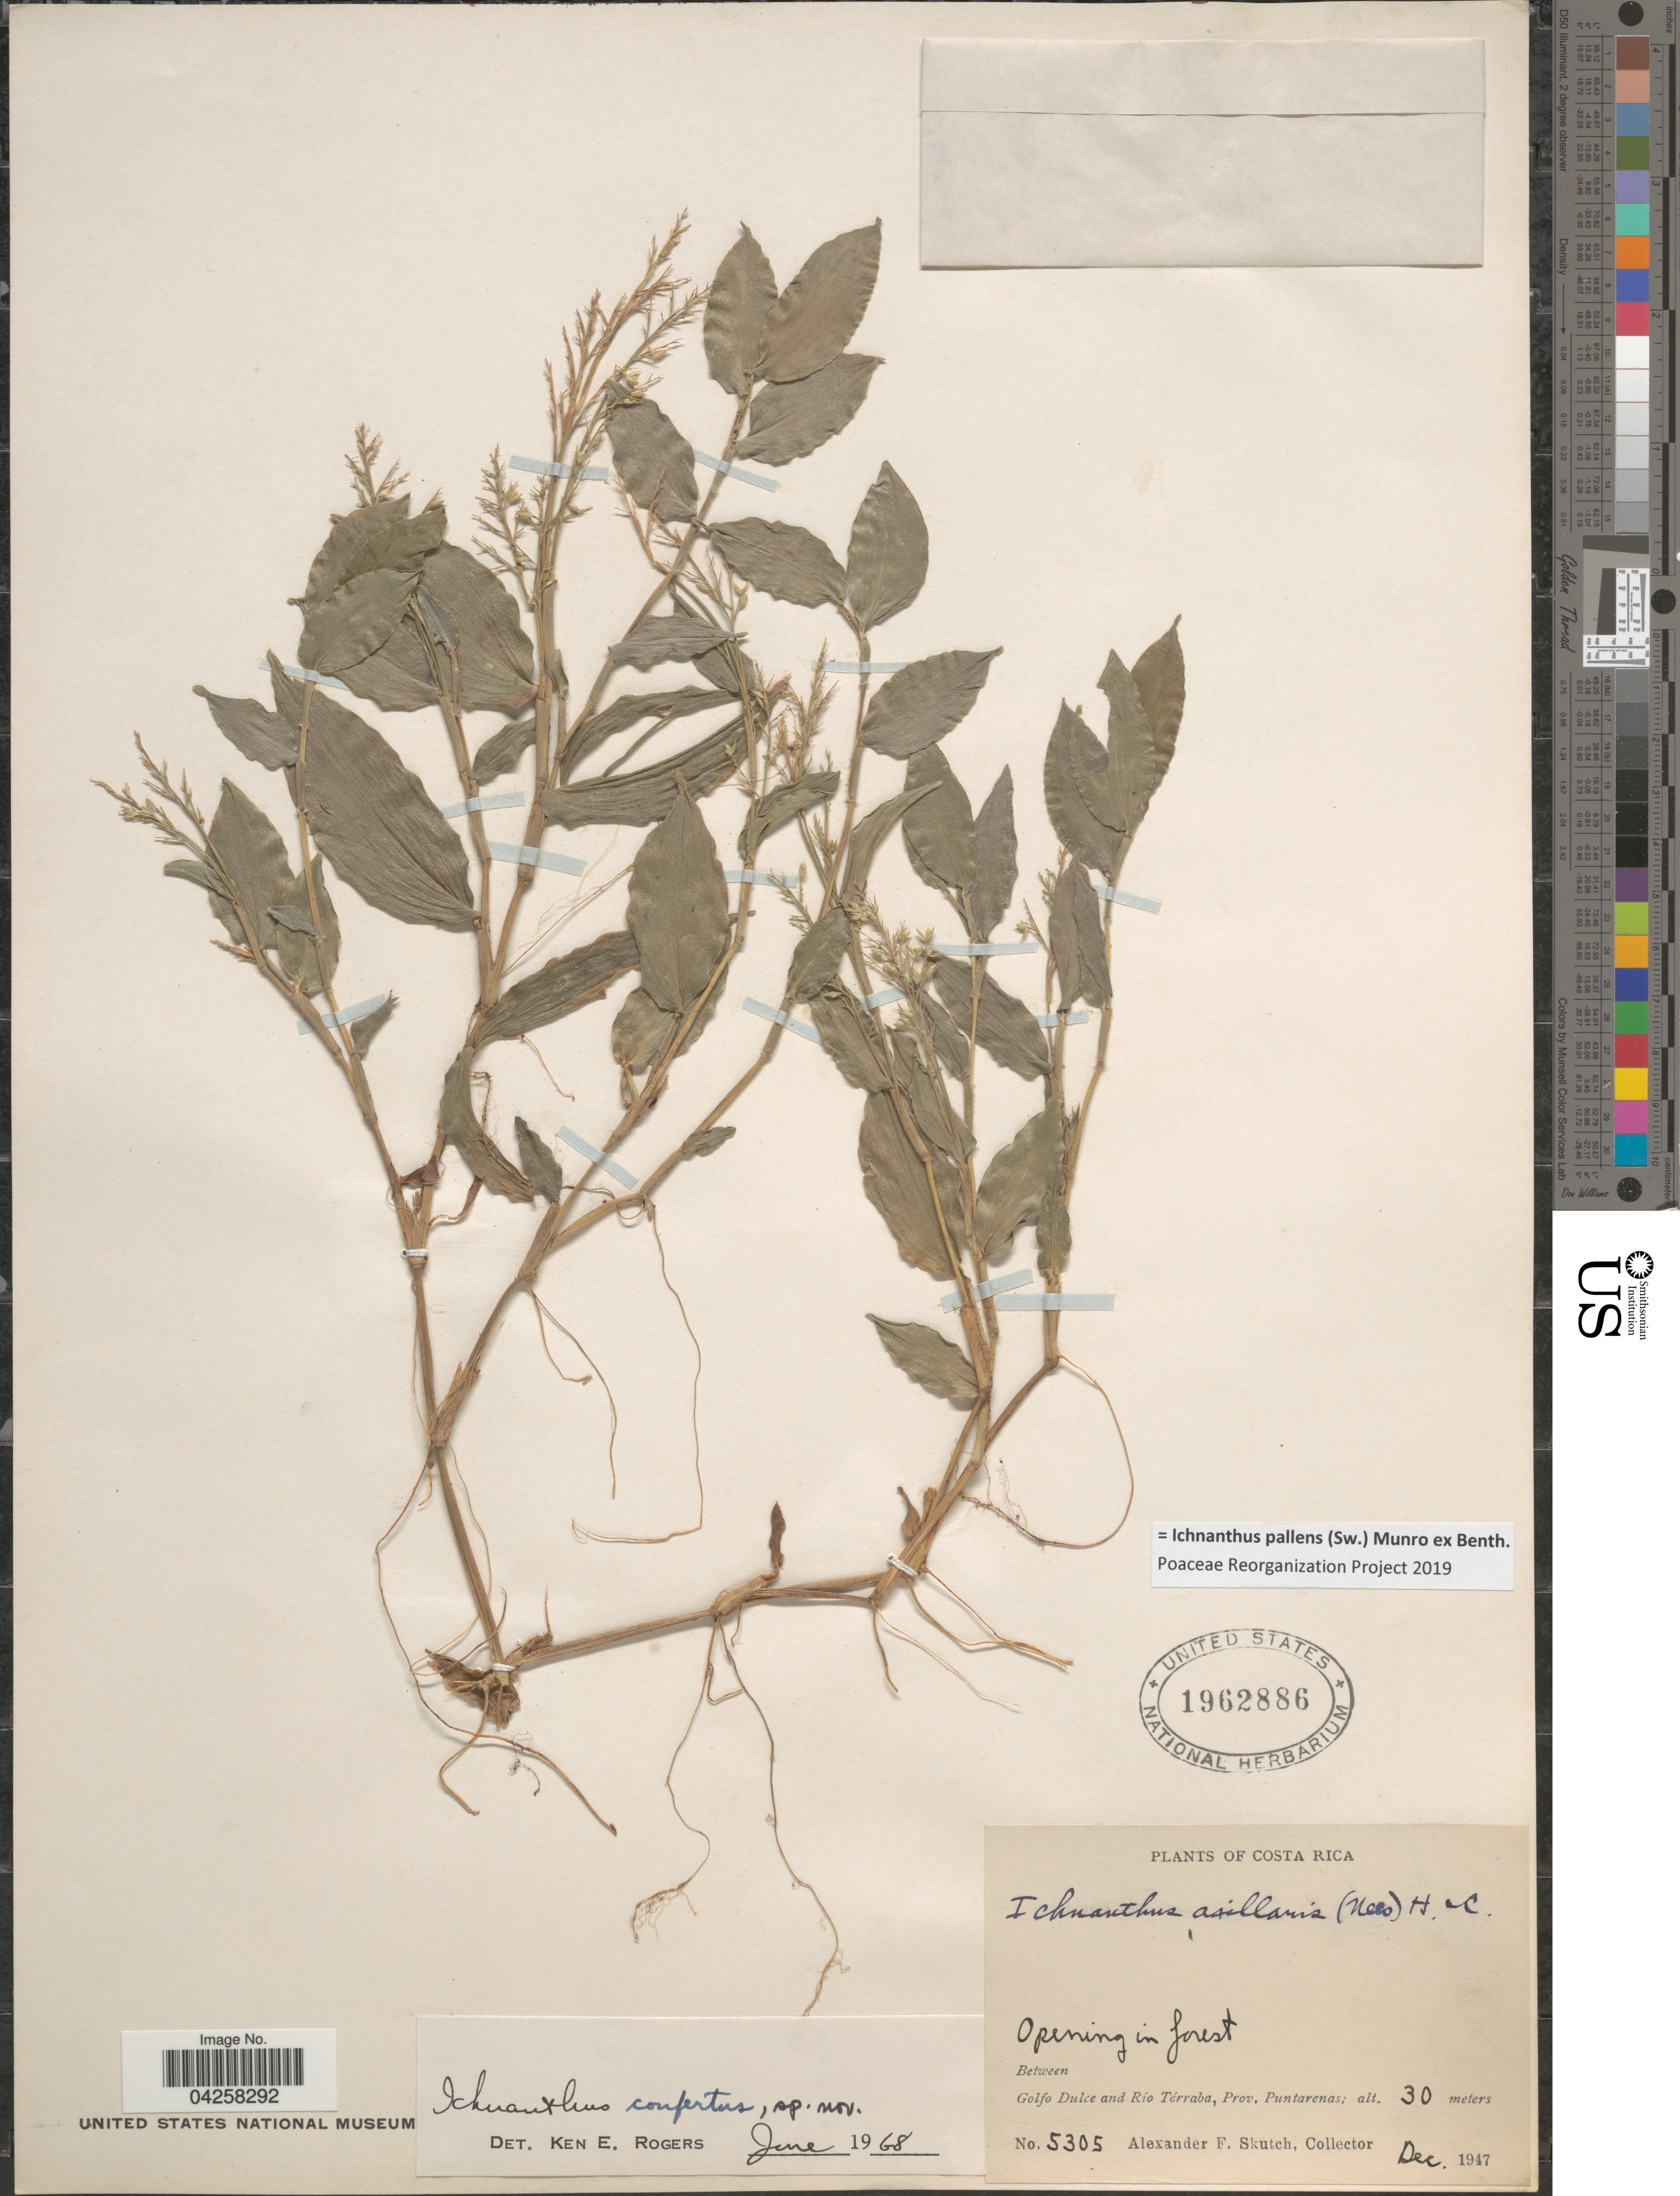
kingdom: Plantae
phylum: Tracheophyta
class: Liliopsida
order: Poales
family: Poaceae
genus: Ichnanthus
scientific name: Ichnanthus pallens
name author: (Sw.) Munro ex Benth.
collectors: A. F. Skutch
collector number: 5305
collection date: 1947-12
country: Costa Rica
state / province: Puntarenas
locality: Between Golfo Dulce and Rio Térraba.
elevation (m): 30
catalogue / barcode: US 1962886